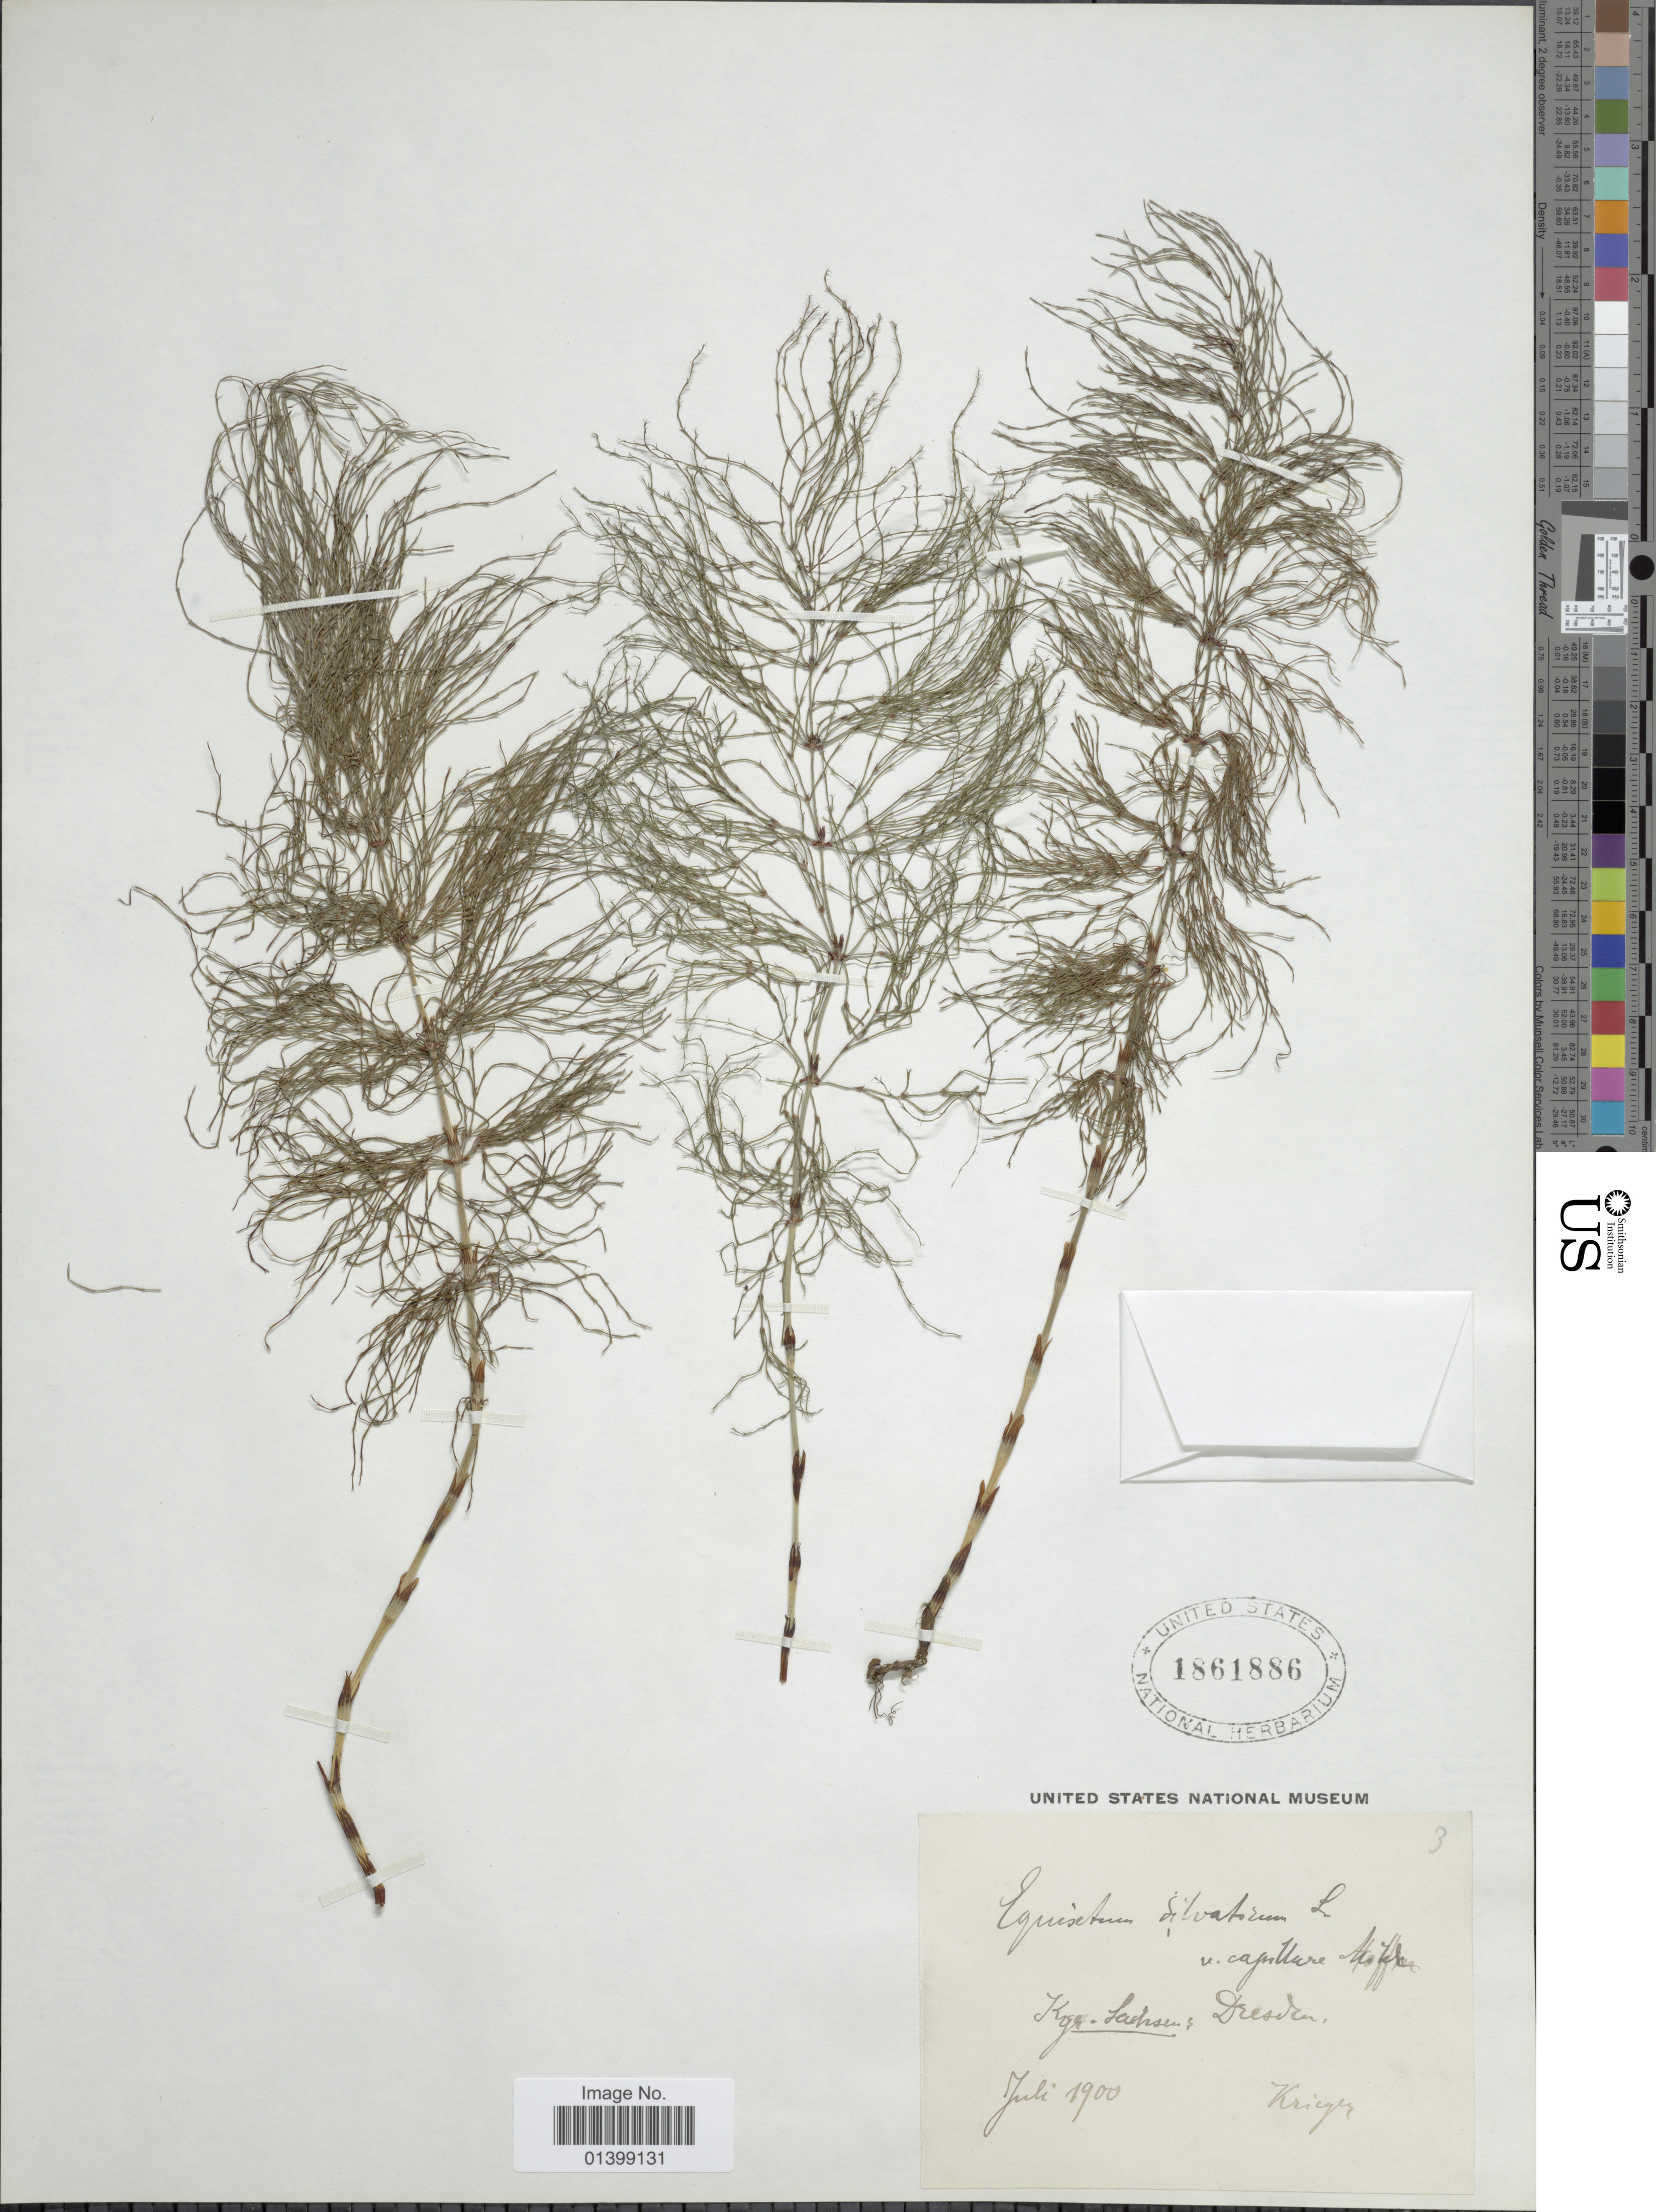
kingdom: Plantae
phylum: Tracheophyta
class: Polypodiopsida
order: Equisetales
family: Equisetaceae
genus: Equisetum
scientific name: Equisetum sylvaticum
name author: L.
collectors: W. Krieger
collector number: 3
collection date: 1900-07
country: Germany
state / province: Sachsen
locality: Kgr-Sachsen: Dresden [interpreted]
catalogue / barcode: US 1861886